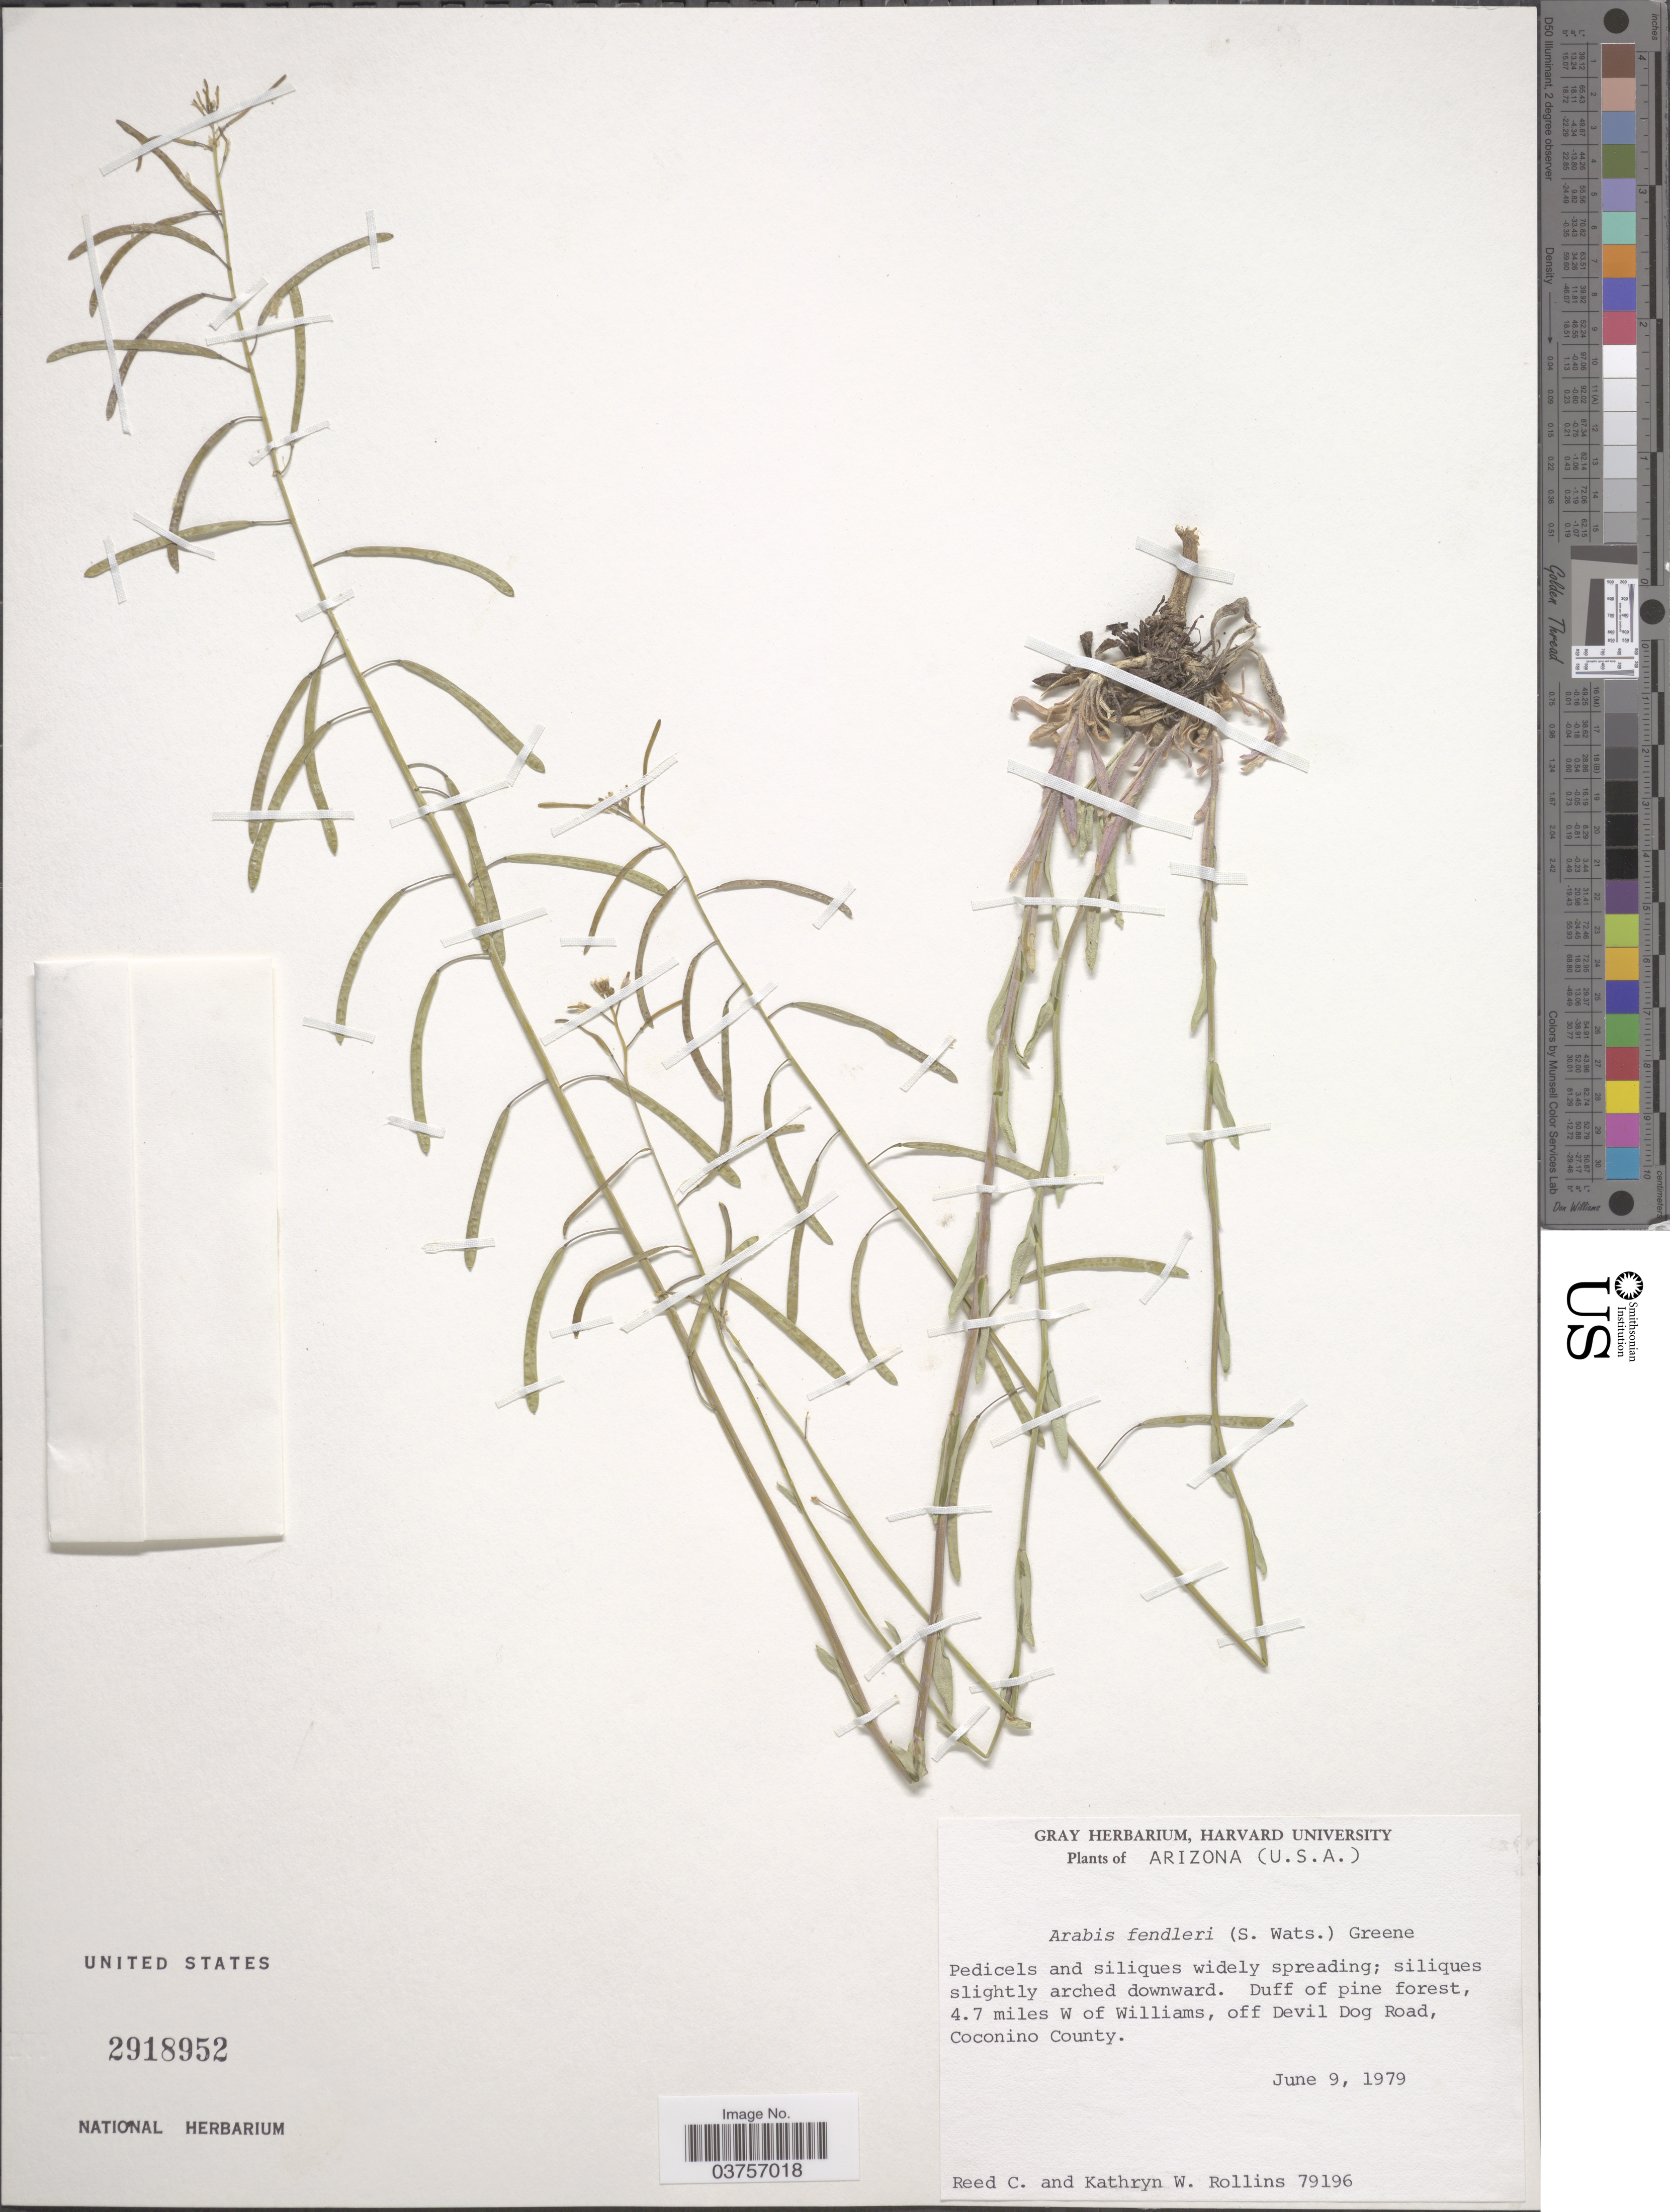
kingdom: Plantae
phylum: Tracheophyta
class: Magnoliopsida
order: Brassicales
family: Brassicaceae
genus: Arabis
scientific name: Arabis fendleri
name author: (S. Watson) Greene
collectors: R. C. Rollins & K. W. Rollins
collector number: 79196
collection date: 1979-06-09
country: United States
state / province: Arizona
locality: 4.7 miles W of Williams, off Devil Dog Road, Coconino County.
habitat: duff of pine forest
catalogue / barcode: US 2918952